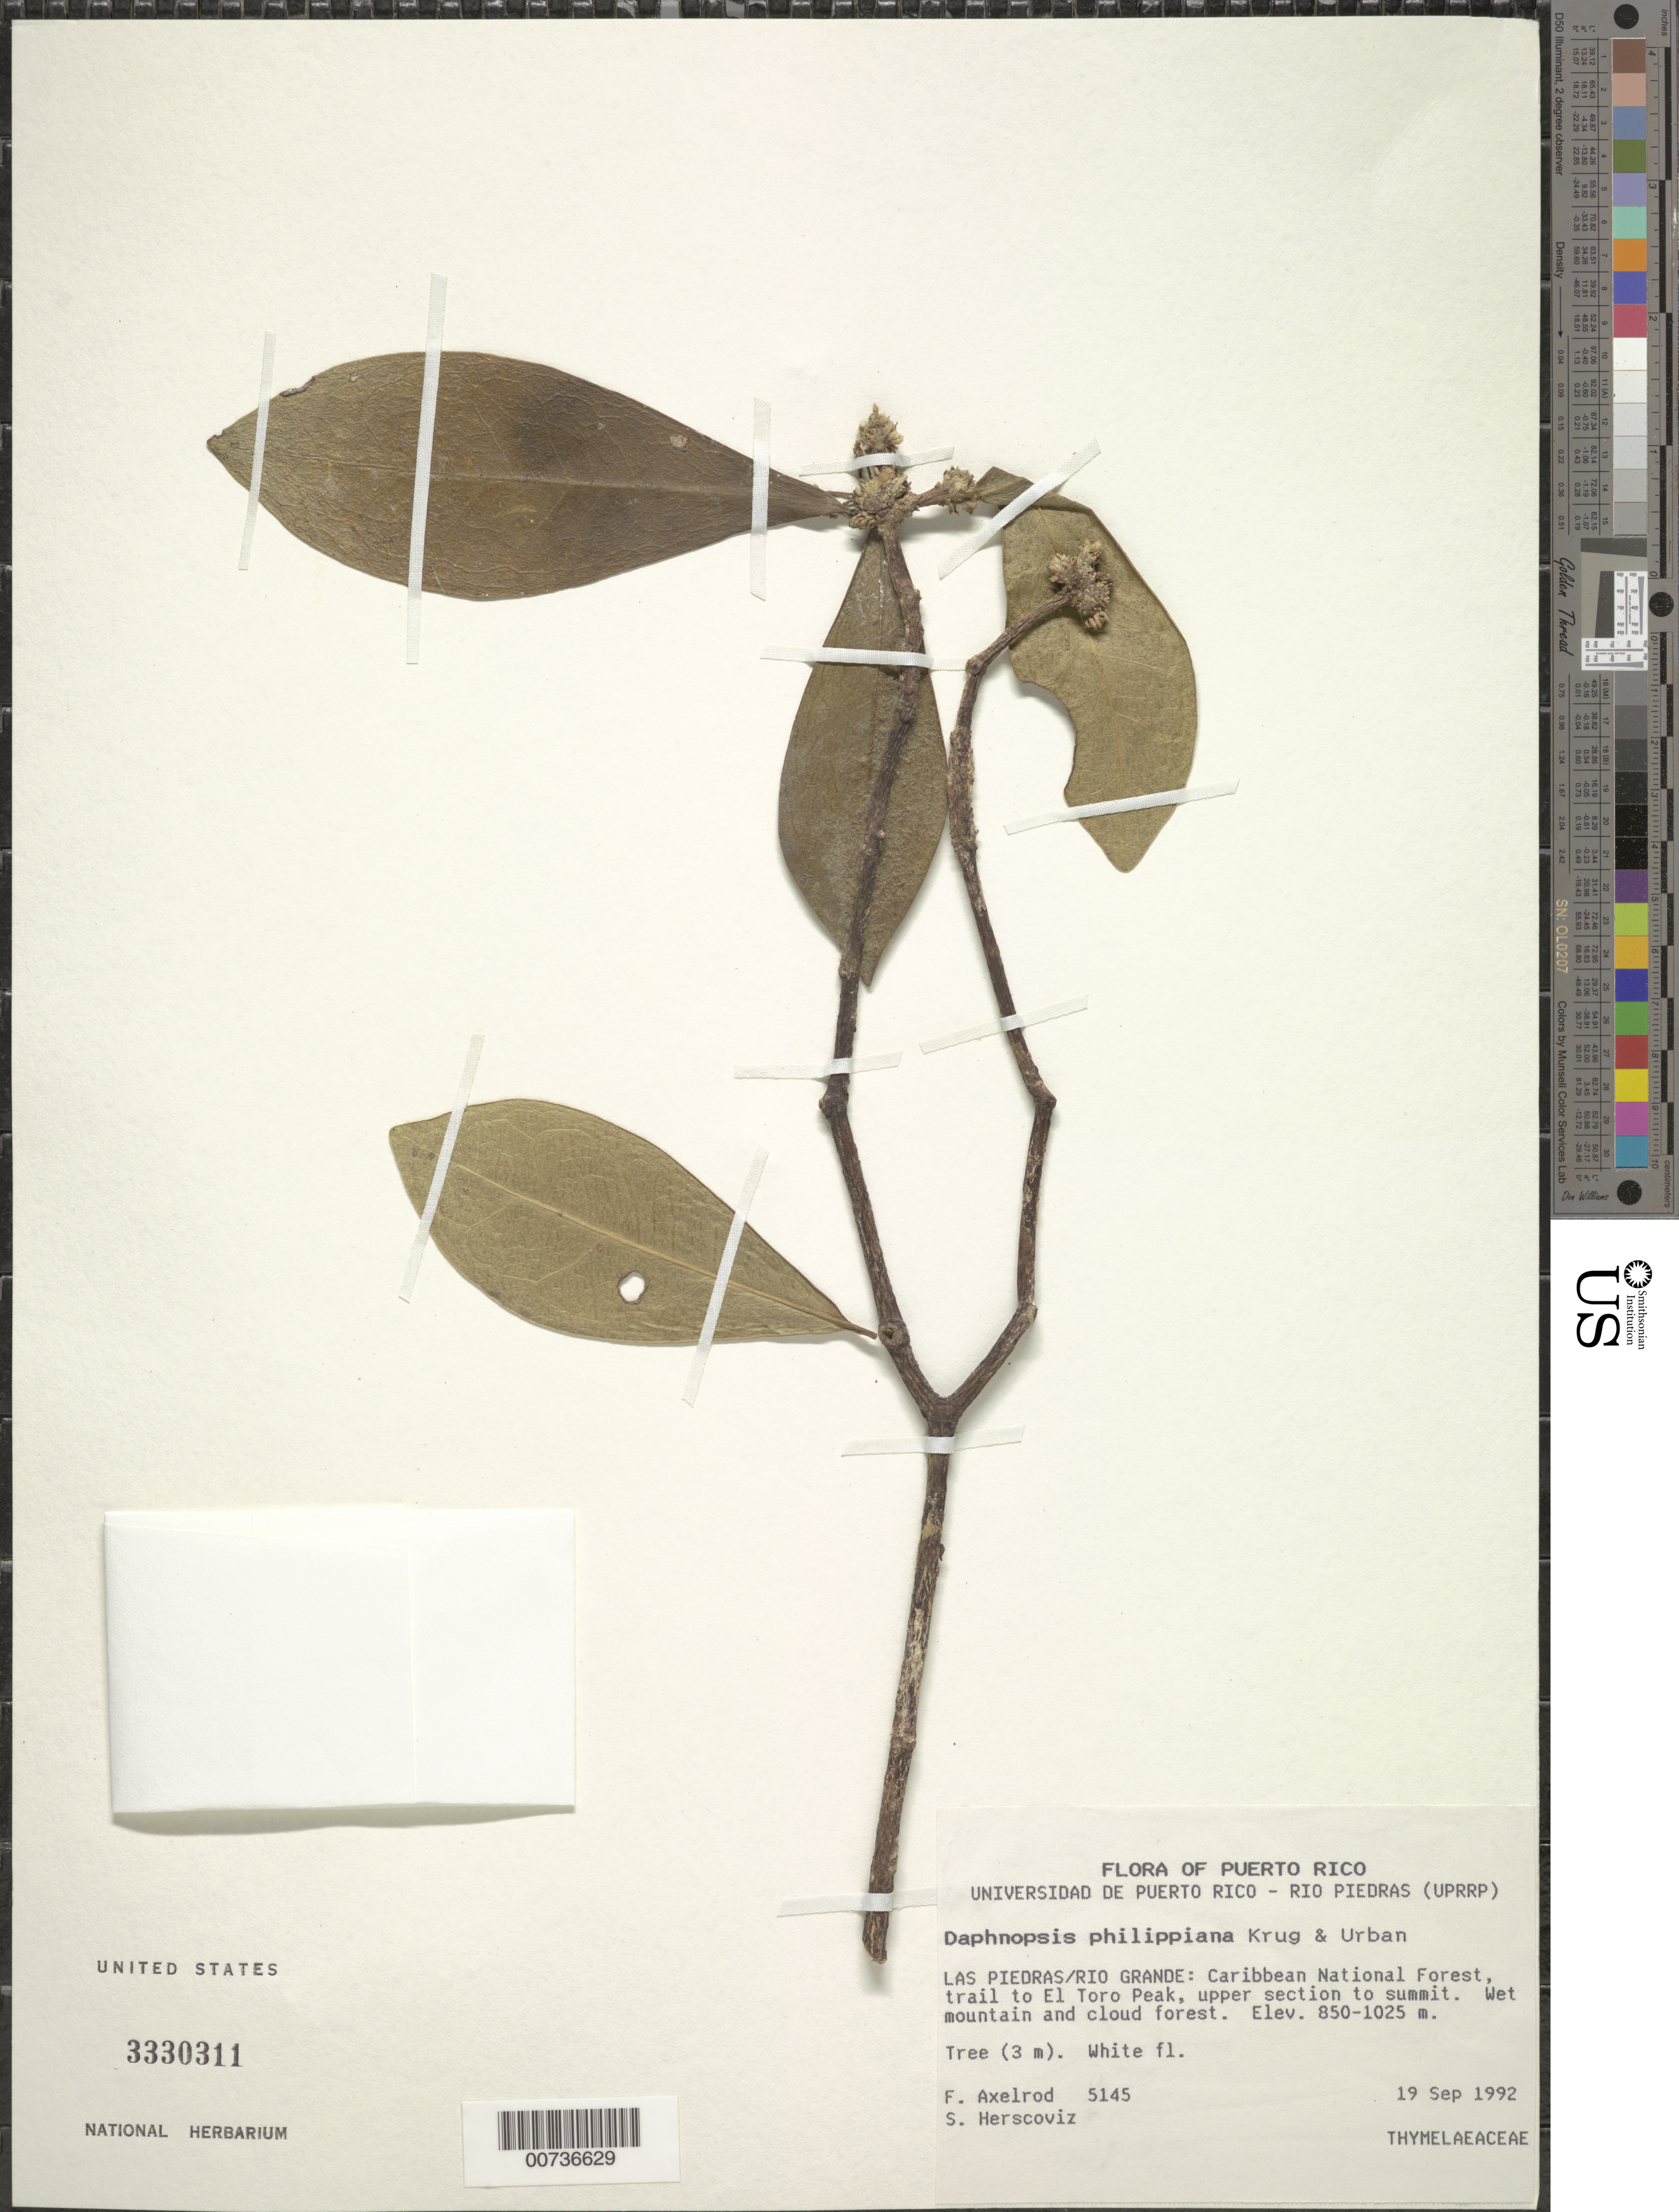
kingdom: Plantae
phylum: Tracheophyta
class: Magnoliopsida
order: Malvales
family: Thymelaeaceae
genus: Daphnopsis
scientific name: Daphnopsis philippiana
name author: Krug & Urb.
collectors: F. S. Axelrod & S. Herscoviz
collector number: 5145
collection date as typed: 19 Sep 1992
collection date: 1992-09-19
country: Puerto Rico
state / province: Río Grande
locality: Las Piedras/ Río Grande: Caribbean National forest, trail to El Toro Peak, upper section to summit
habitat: Wet mountain and cloud forest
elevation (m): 850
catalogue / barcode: US 3330311